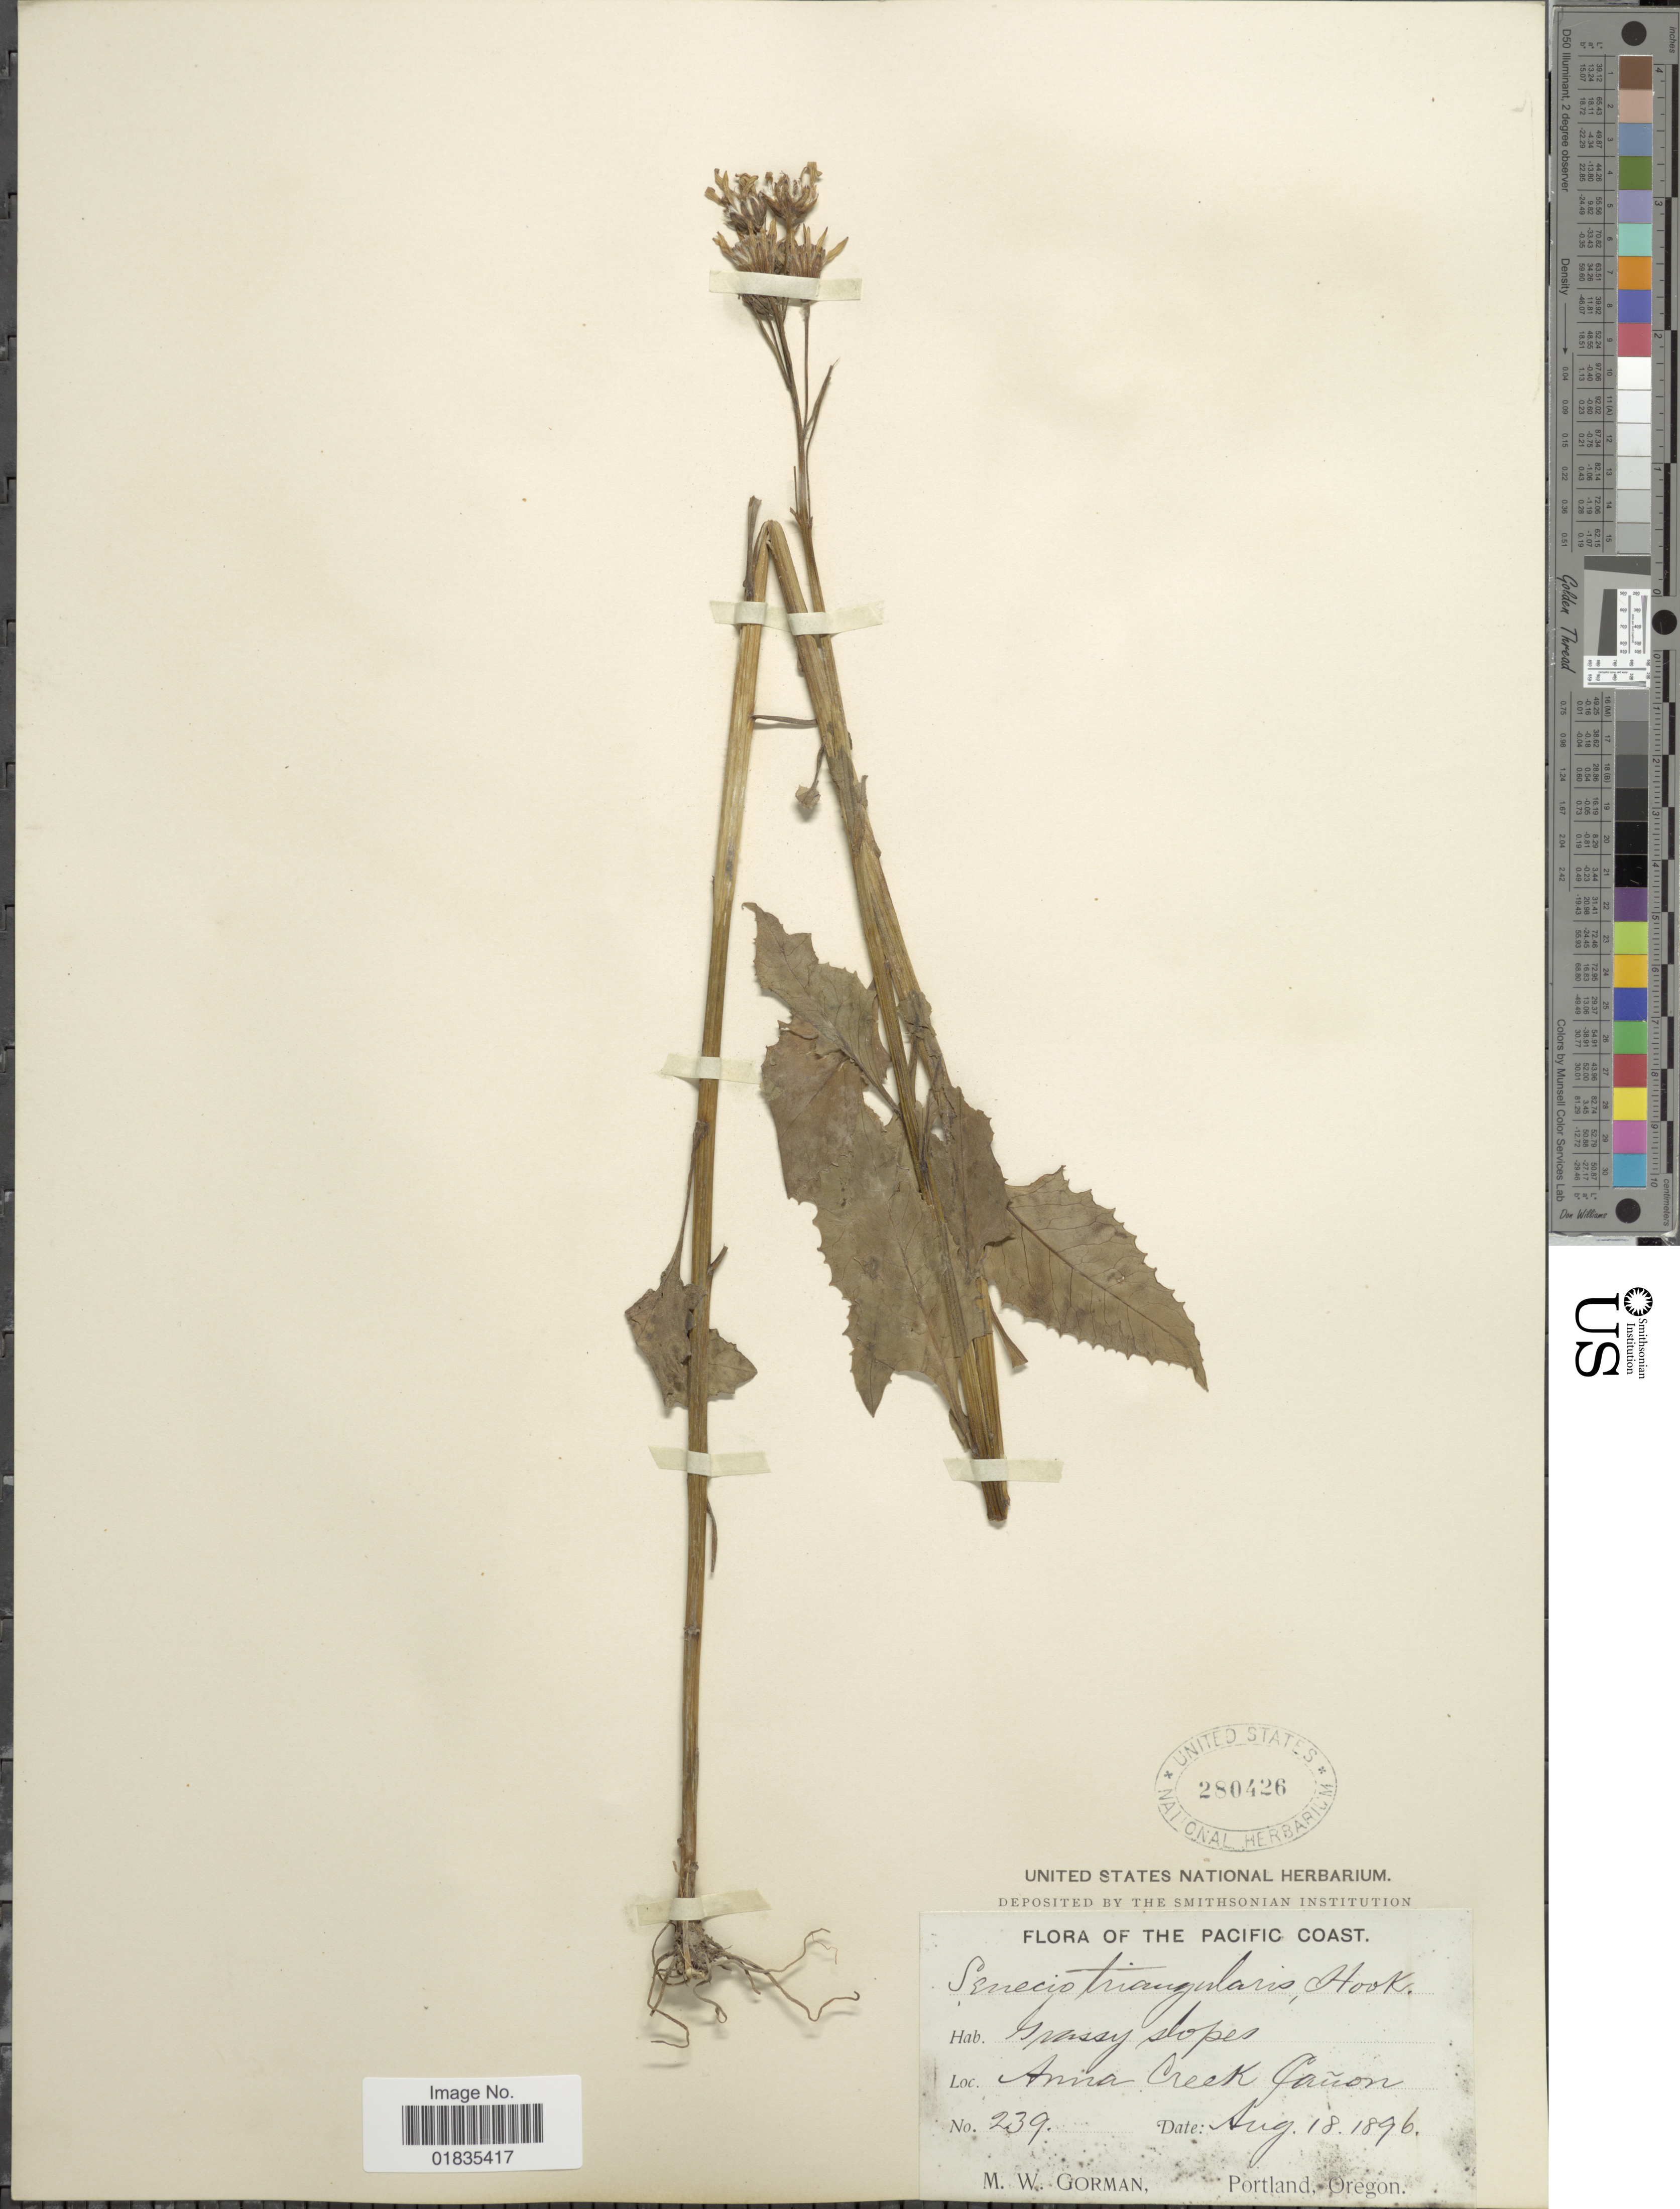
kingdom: Plantae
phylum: Tracheophyta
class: Magnoliopsida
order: Asterales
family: Asteraceae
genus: Senecio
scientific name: Senecio triangularis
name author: Hook.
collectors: M. W. Gorman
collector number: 239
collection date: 1896-08-18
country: United States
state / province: Oregon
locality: Grassy slopes, Anna Creek Cañon, Pacific Coast.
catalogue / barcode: US 280426